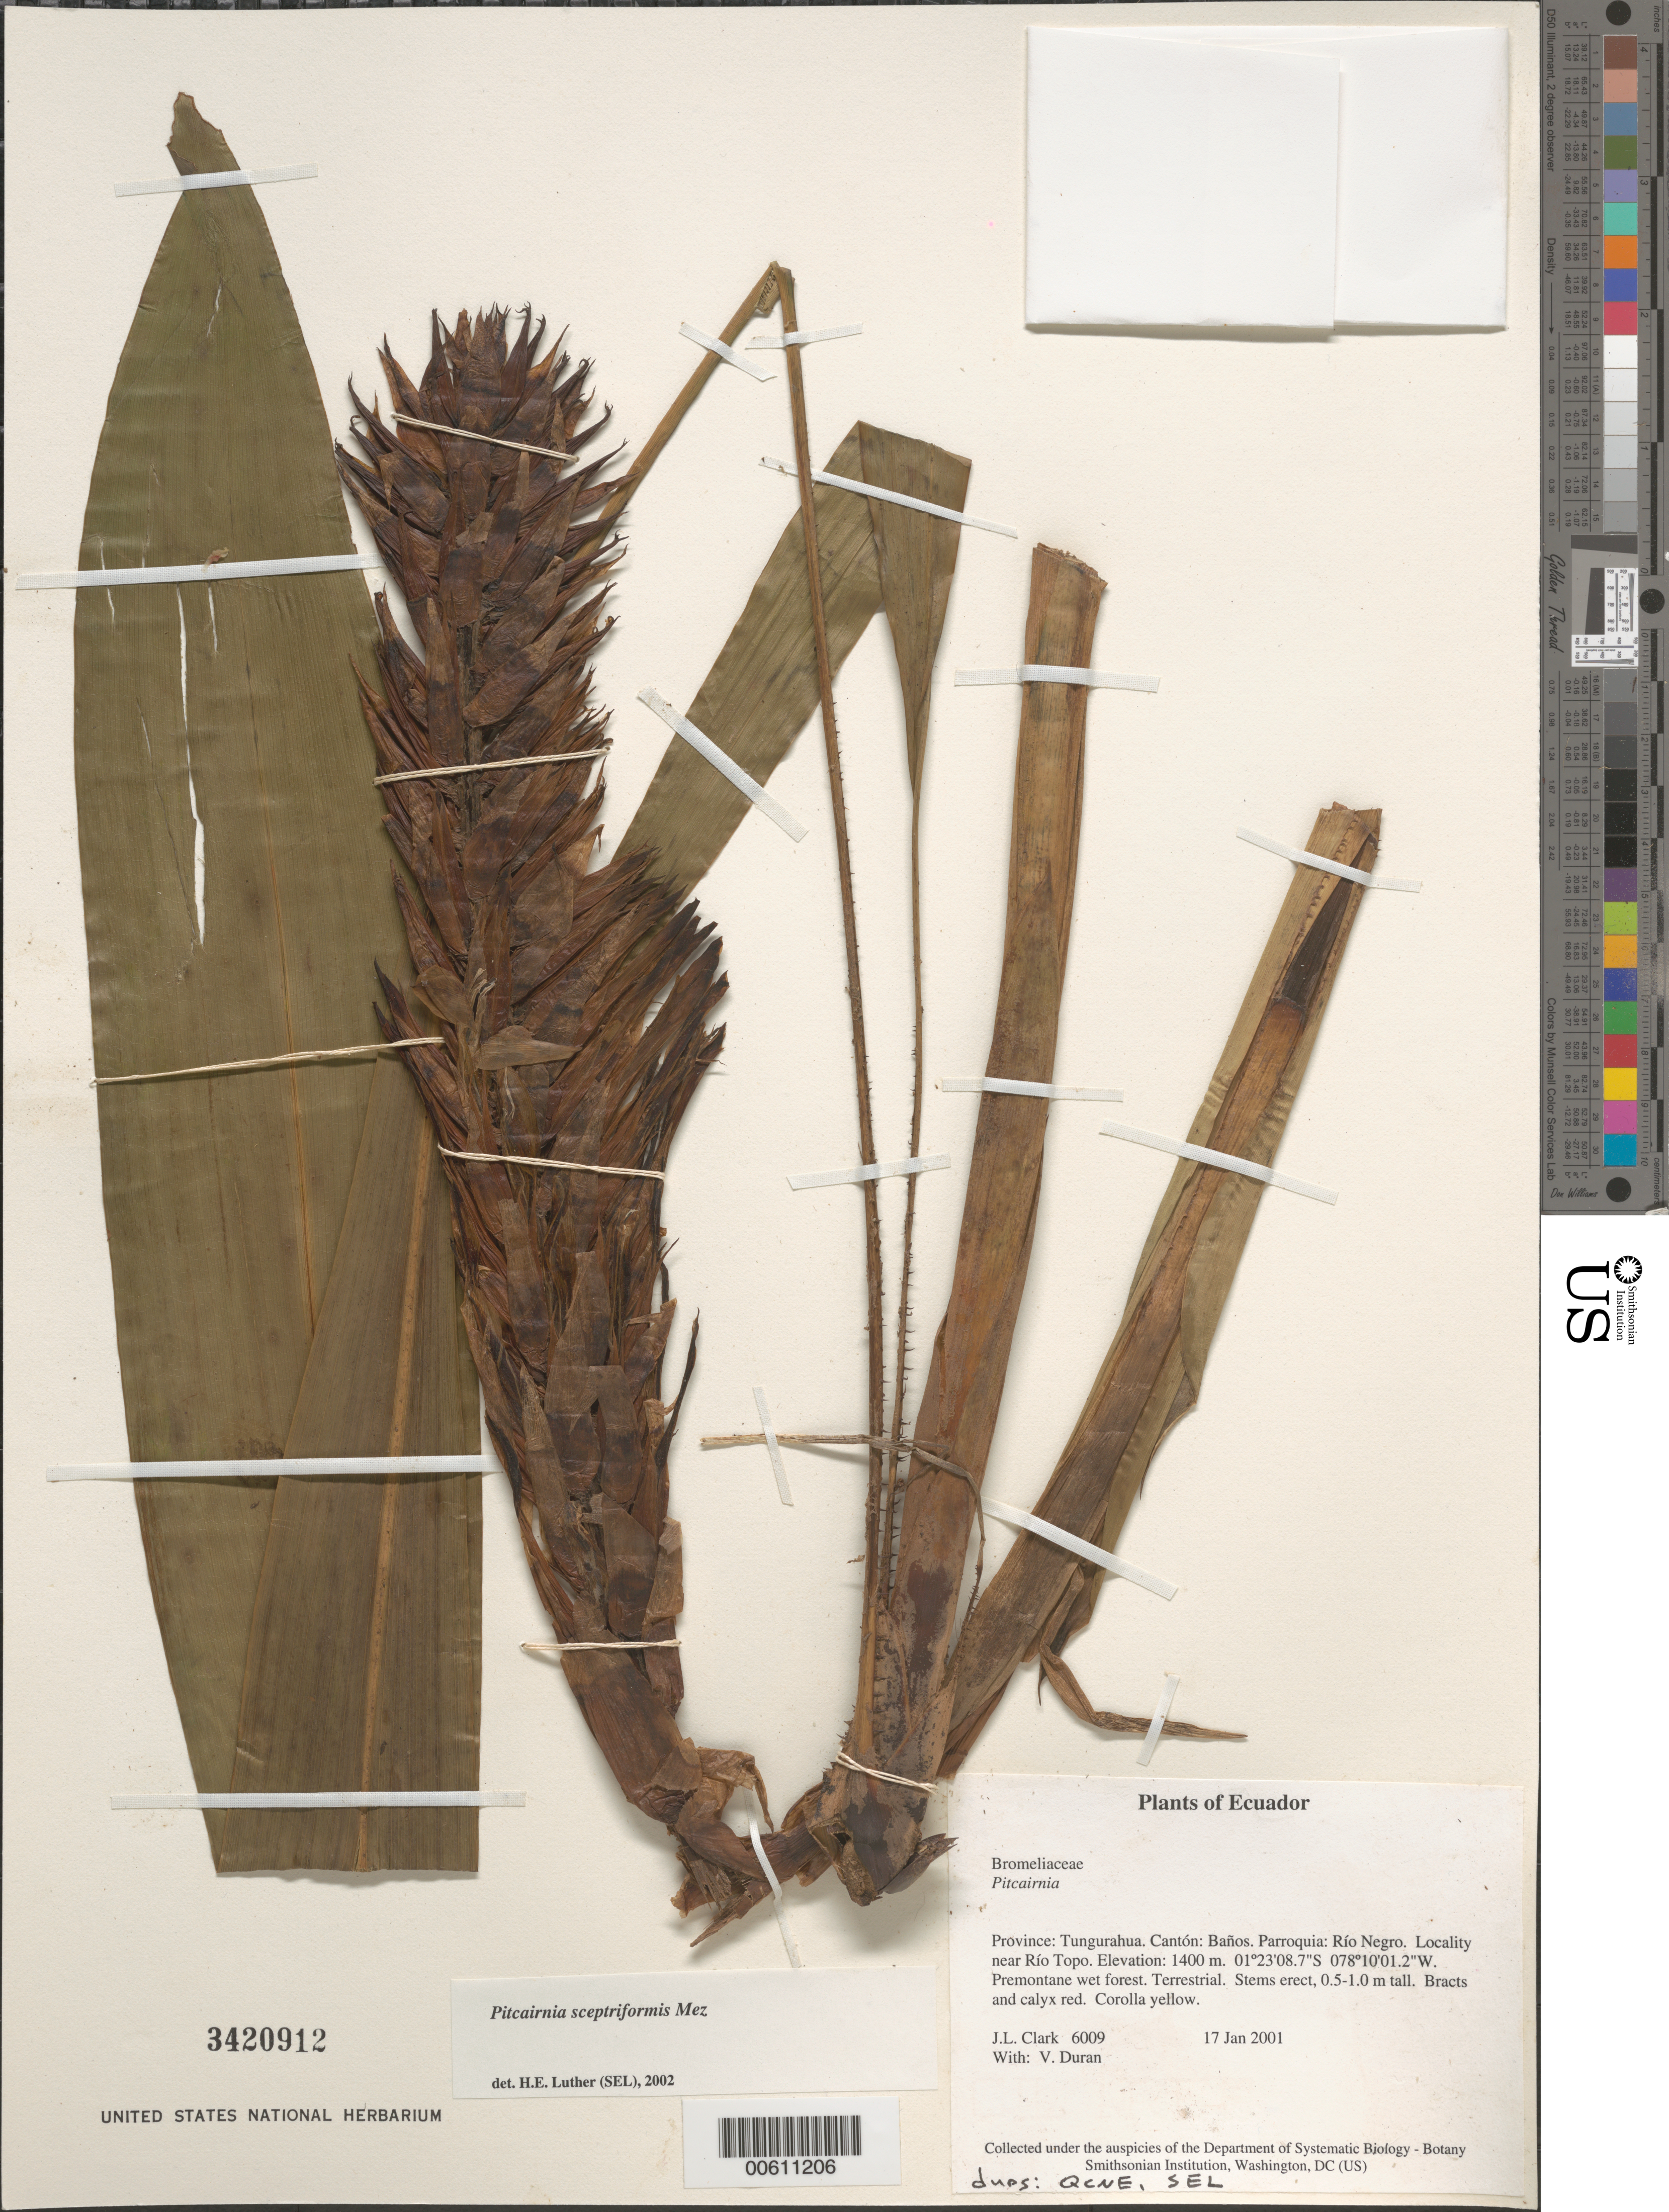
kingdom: Plantae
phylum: Tracheophyta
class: Liliopsida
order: Poales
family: Bromeliaceae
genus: Pitcairnia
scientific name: Pitcairnia sp.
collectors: J. L. Clark & V. Duran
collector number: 6009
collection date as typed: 17 Jan 2001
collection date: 2001-01-17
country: Ecuador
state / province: Tungurahua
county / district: Baños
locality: Parroquia: Río Negro. LoCality near Río Topo.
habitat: Premontane wet forest.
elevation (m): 1400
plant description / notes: QCNE, SEL, US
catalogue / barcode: US 3420912